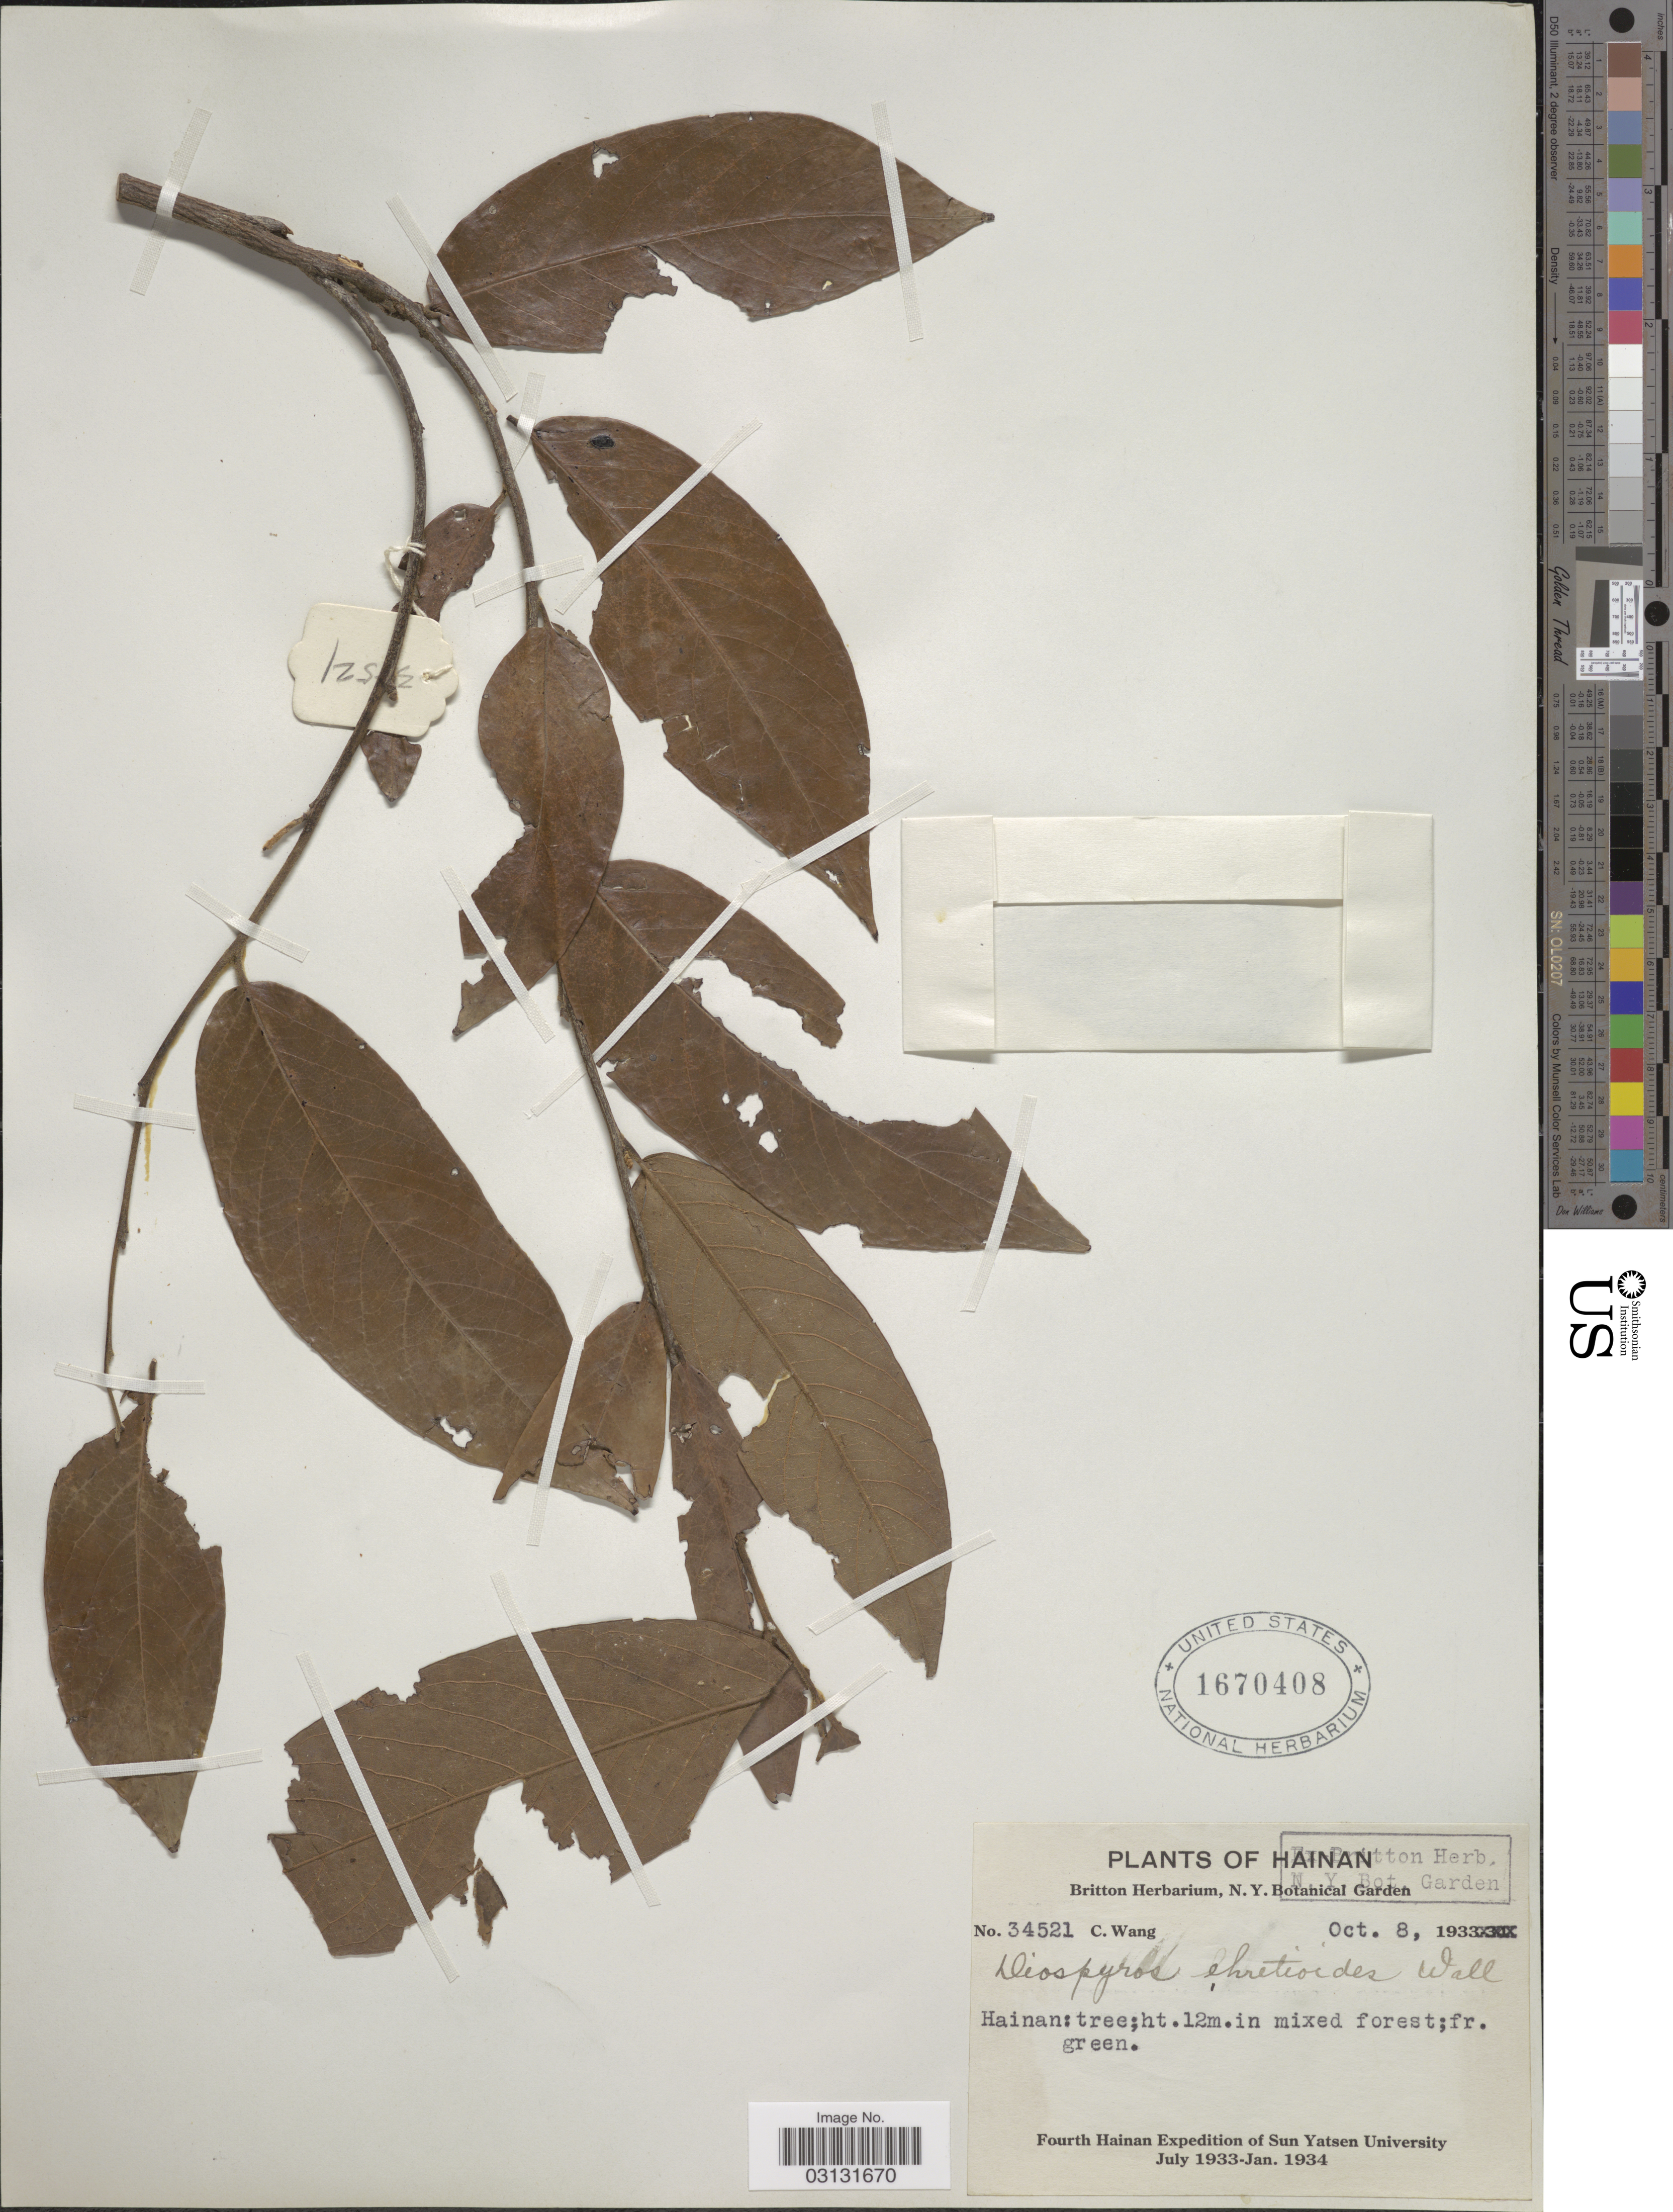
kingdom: Plantae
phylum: Tracheophyta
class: Magnoliopsida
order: Ericales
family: Ebenaceae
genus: Diospyros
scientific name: Diospyros ehretioides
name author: Wall. ex G. Don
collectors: C. Wang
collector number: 34521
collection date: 1933-10-08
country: China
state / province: Hainan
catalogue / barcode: US 1670408